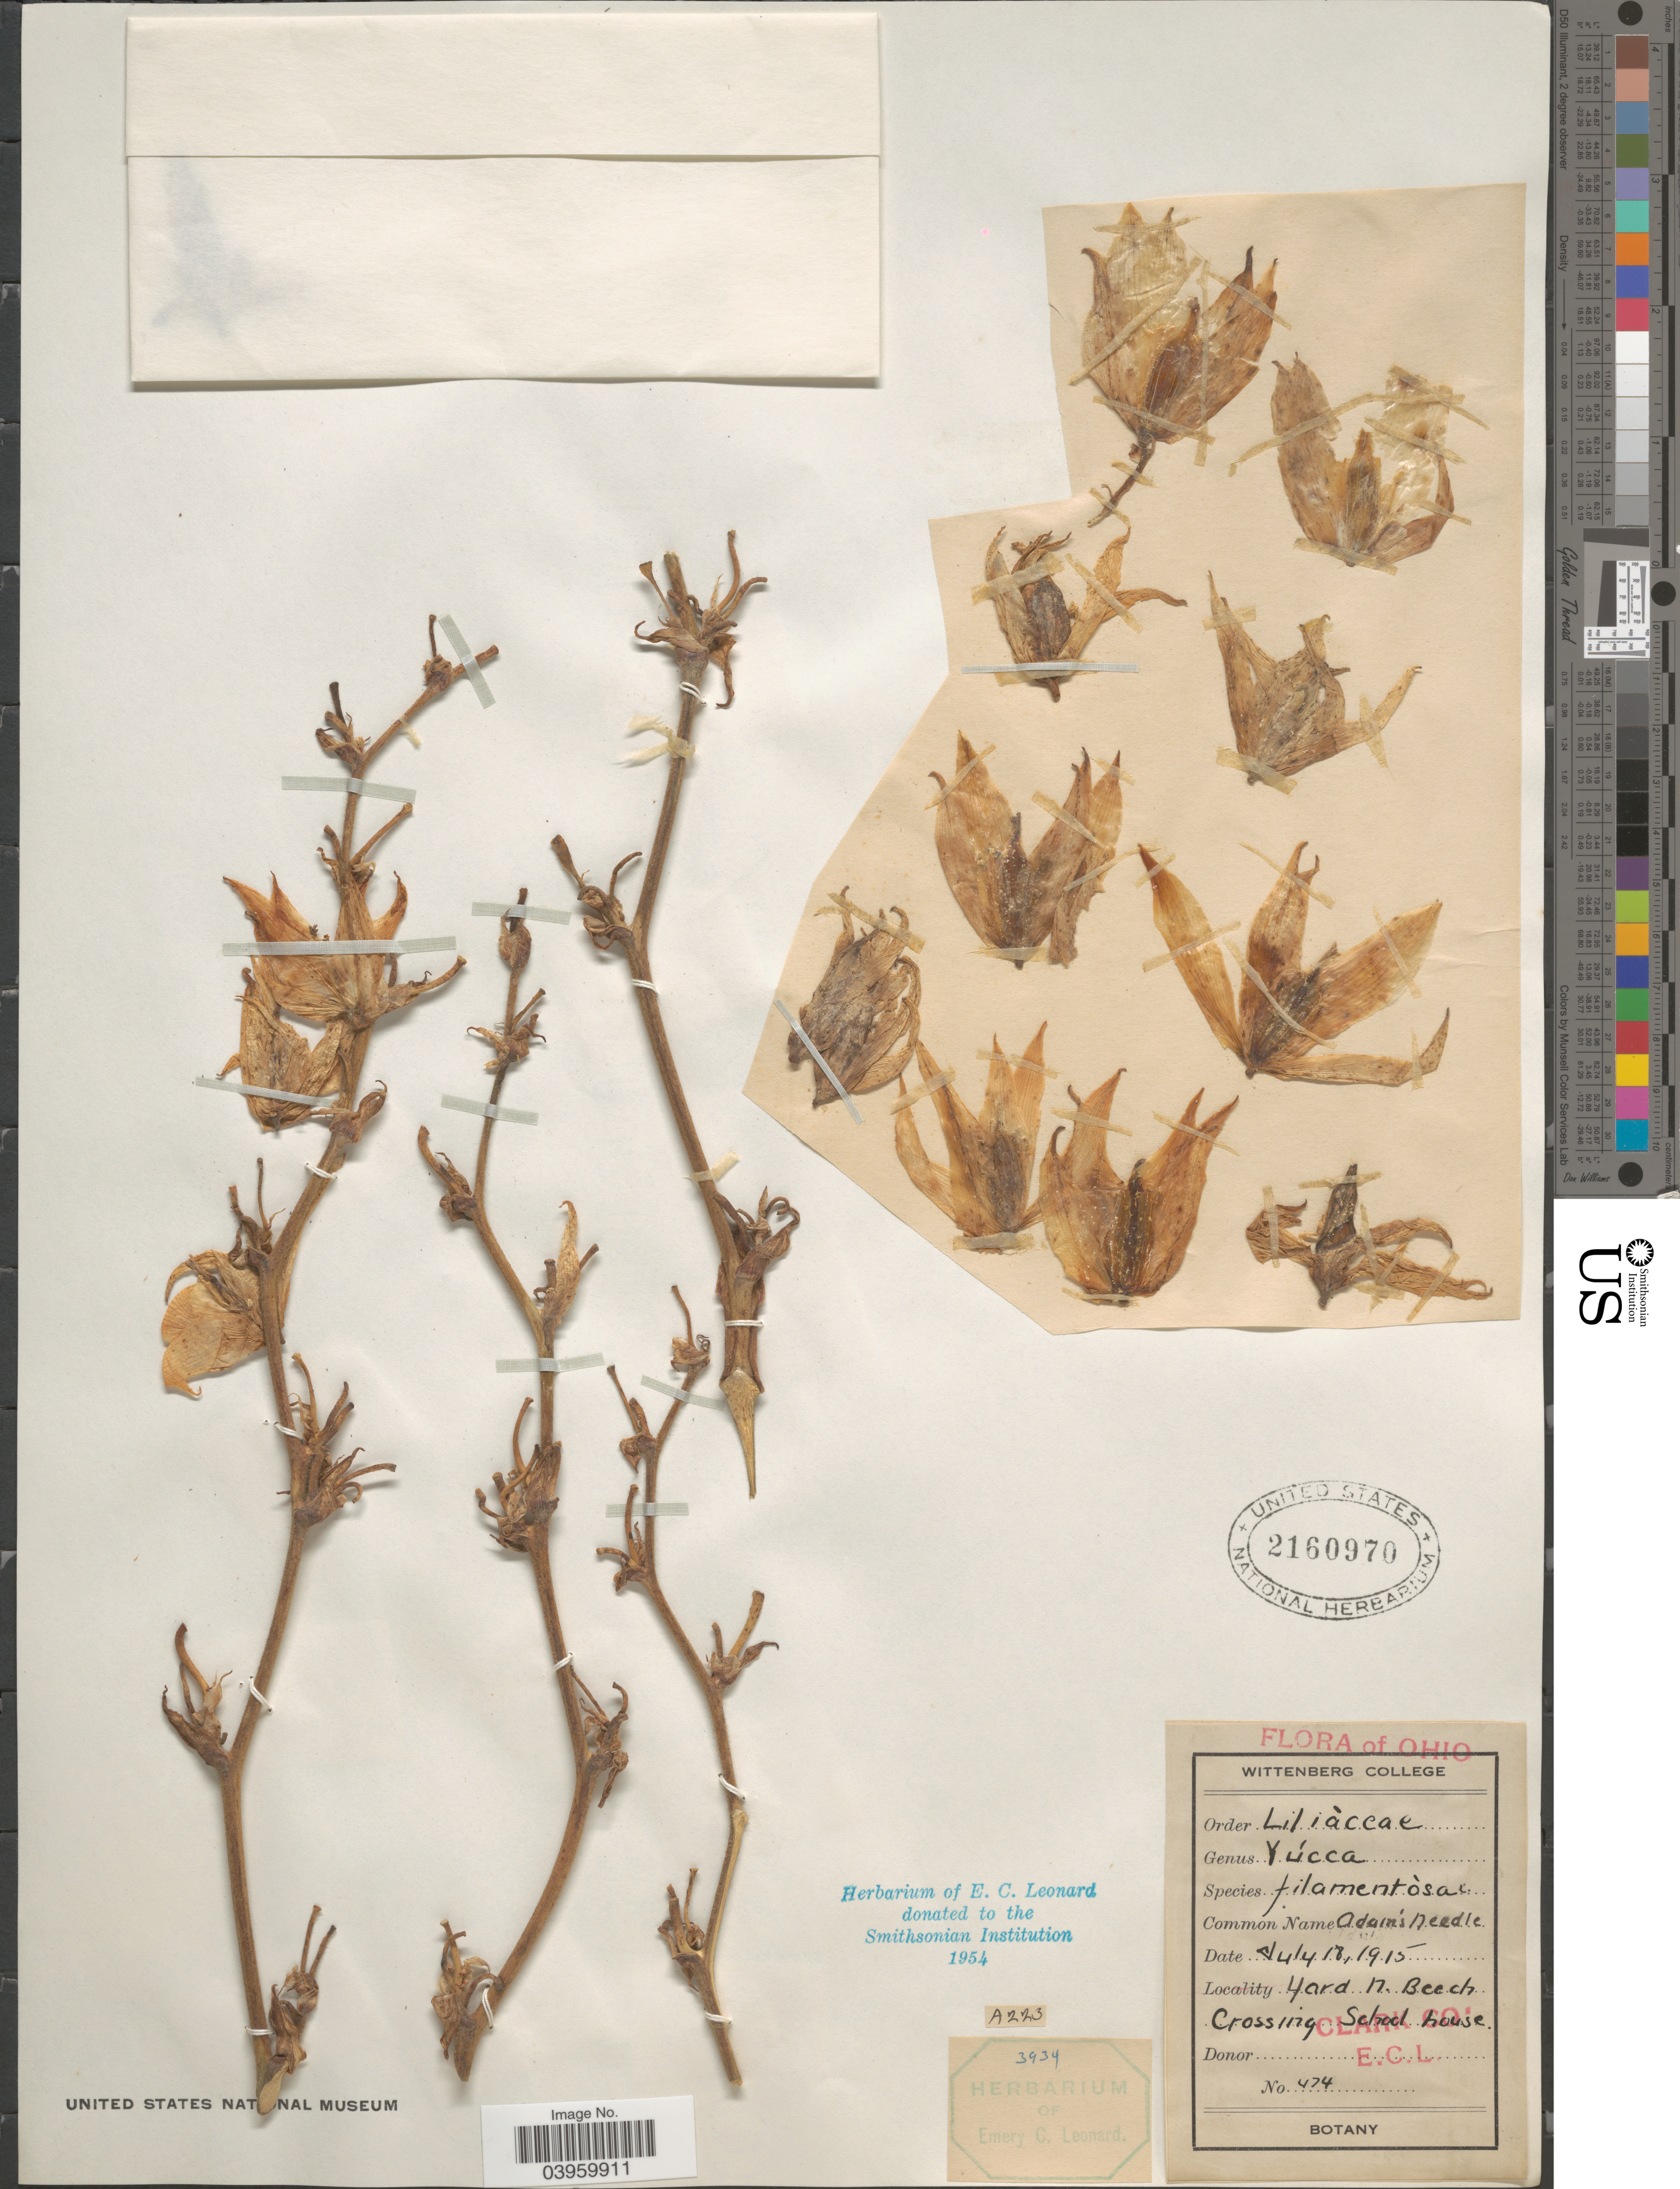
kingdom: Plantae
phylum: Tracheophyta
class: Liliopsida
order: Asparagales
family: Asparagaceae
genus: Yucca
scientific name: Yucca filamentosa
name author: L.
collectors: E. C. Leonard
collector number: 424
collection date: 1915-07-18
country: United States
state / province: Ohio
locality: Yard. N. Beech Crossing School house.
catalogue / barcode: US 2160970